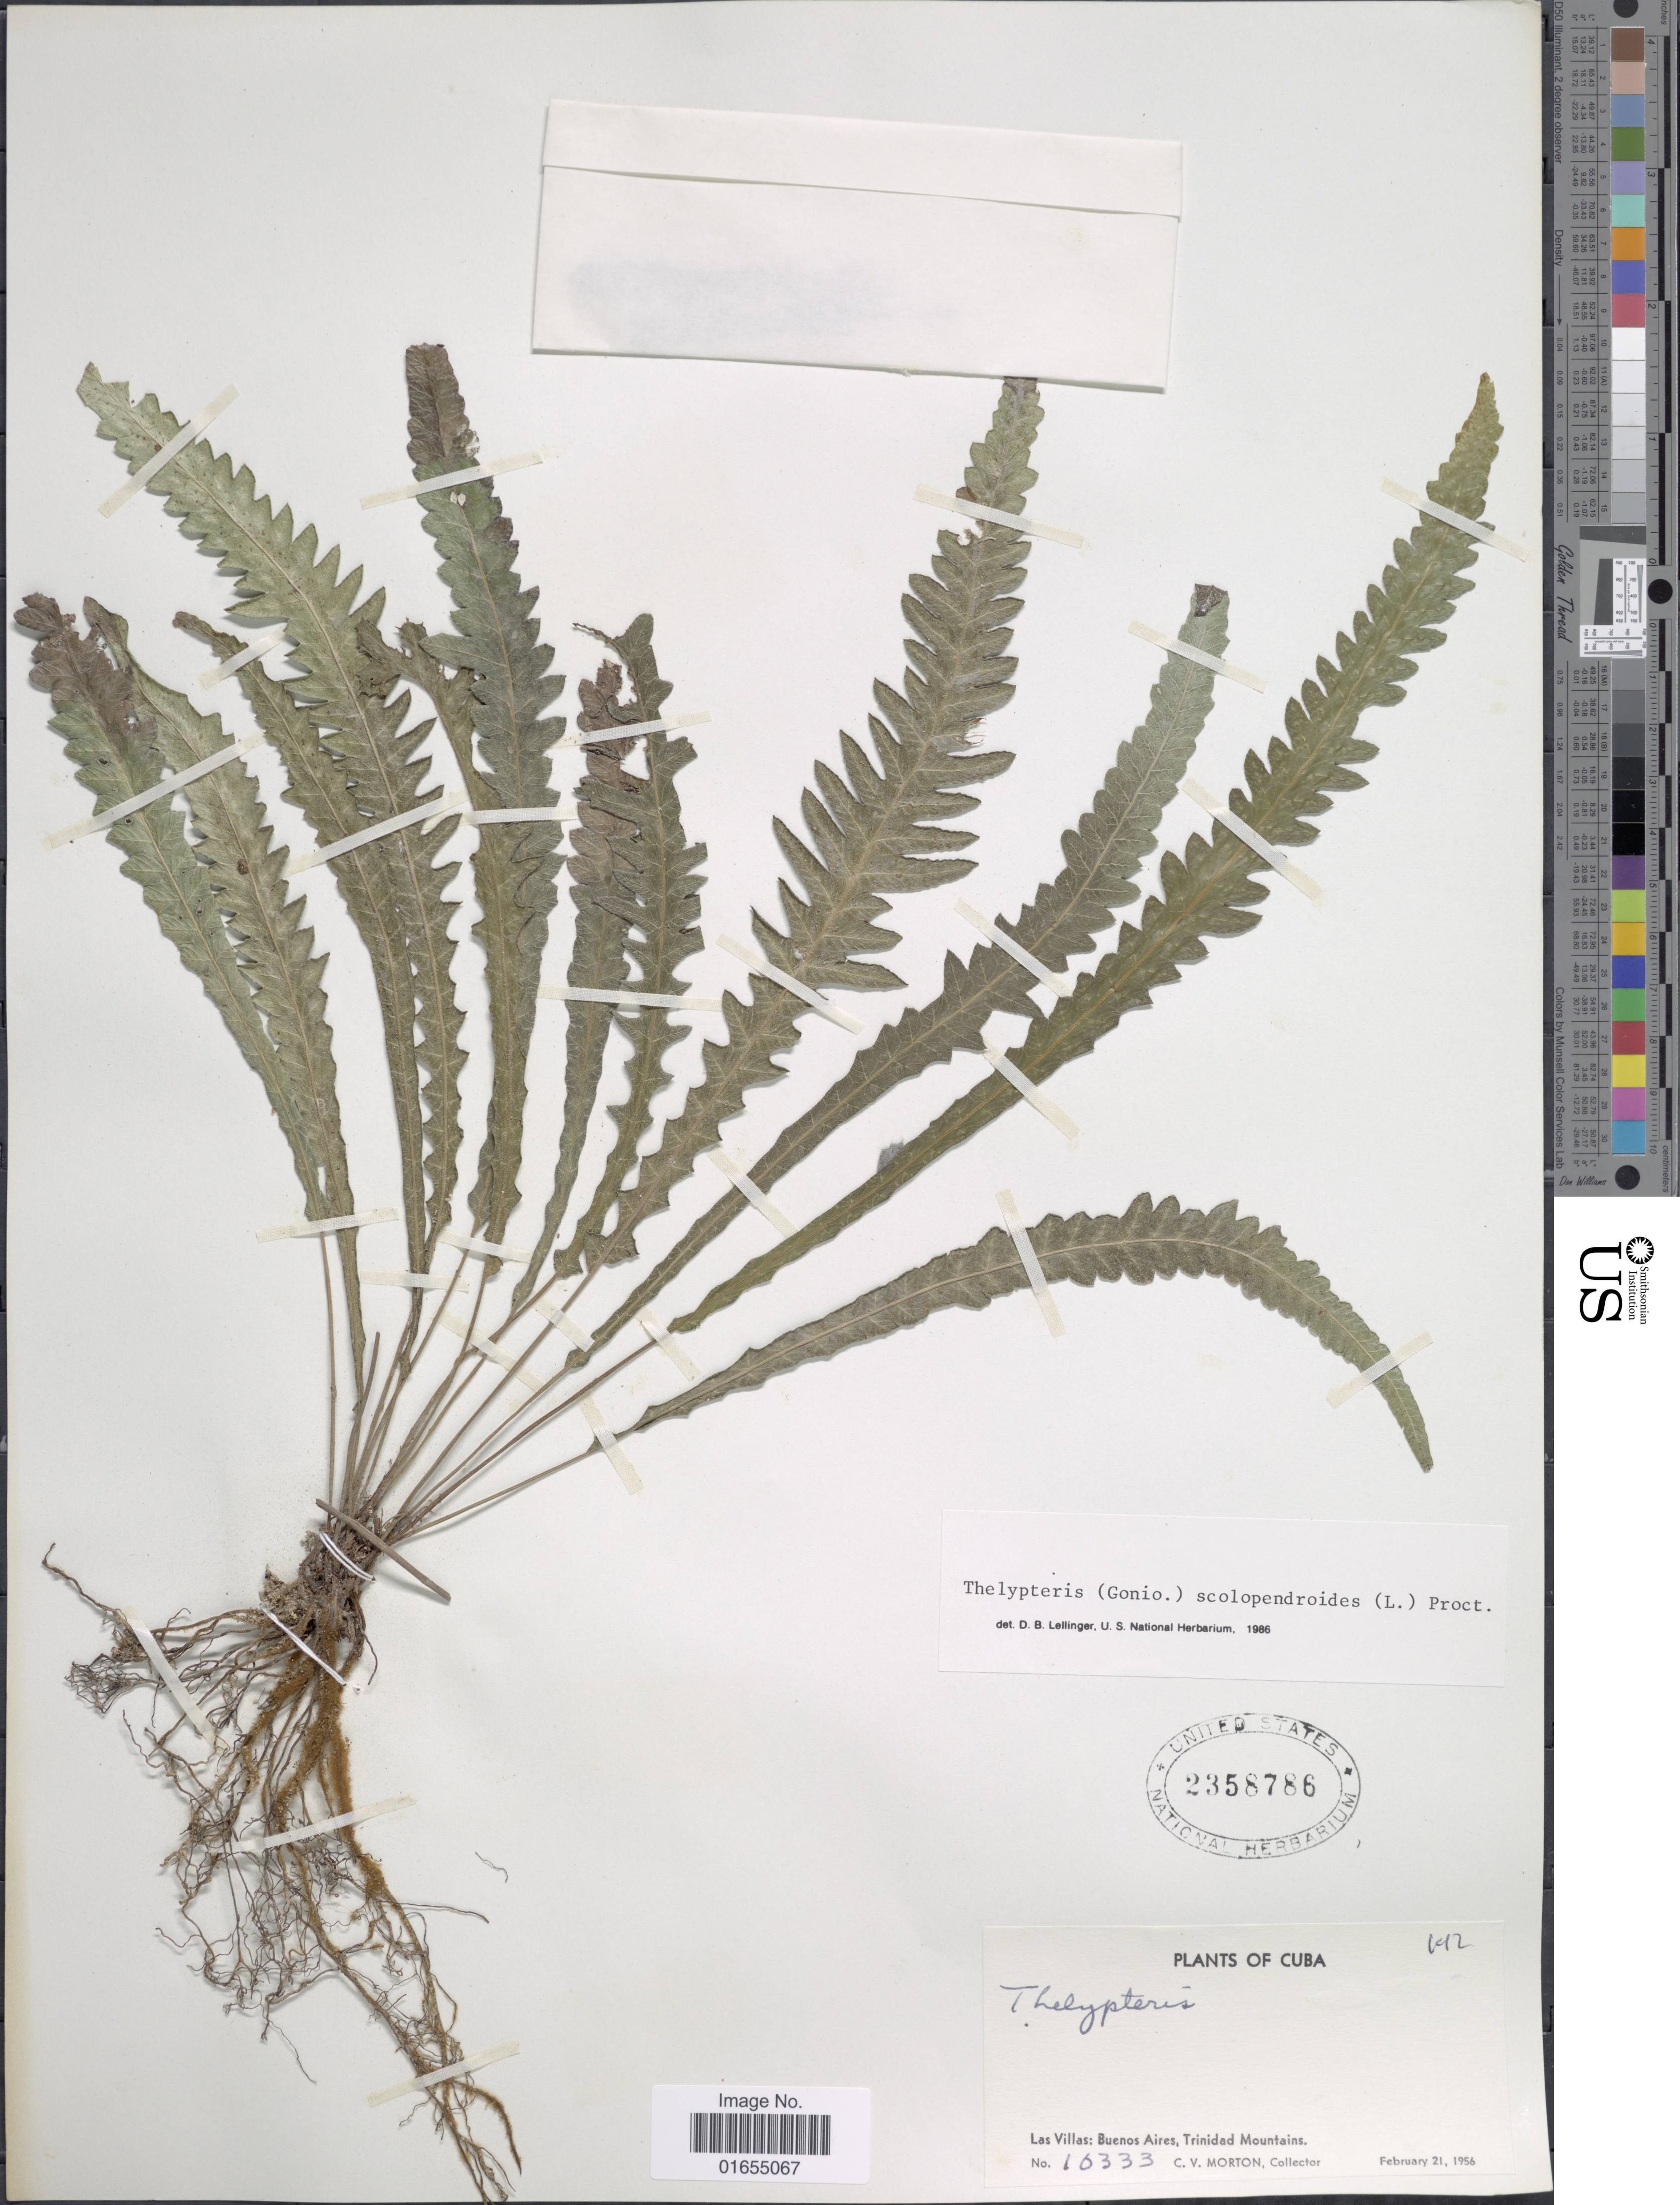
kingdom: Plantae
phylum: Tracheophyta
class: Polypodiopsida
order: Polypodiales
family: Thelypteridaceae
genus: Goniopteris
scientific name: Goniopteris scolopendrioides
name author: (L.) C. Presl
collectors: C. V. Morton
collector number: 10333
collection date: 1956-02-21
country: Cuba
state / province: Las Villas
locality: Buenos Aires, Trinidad Mountains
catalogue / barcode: US 2358786